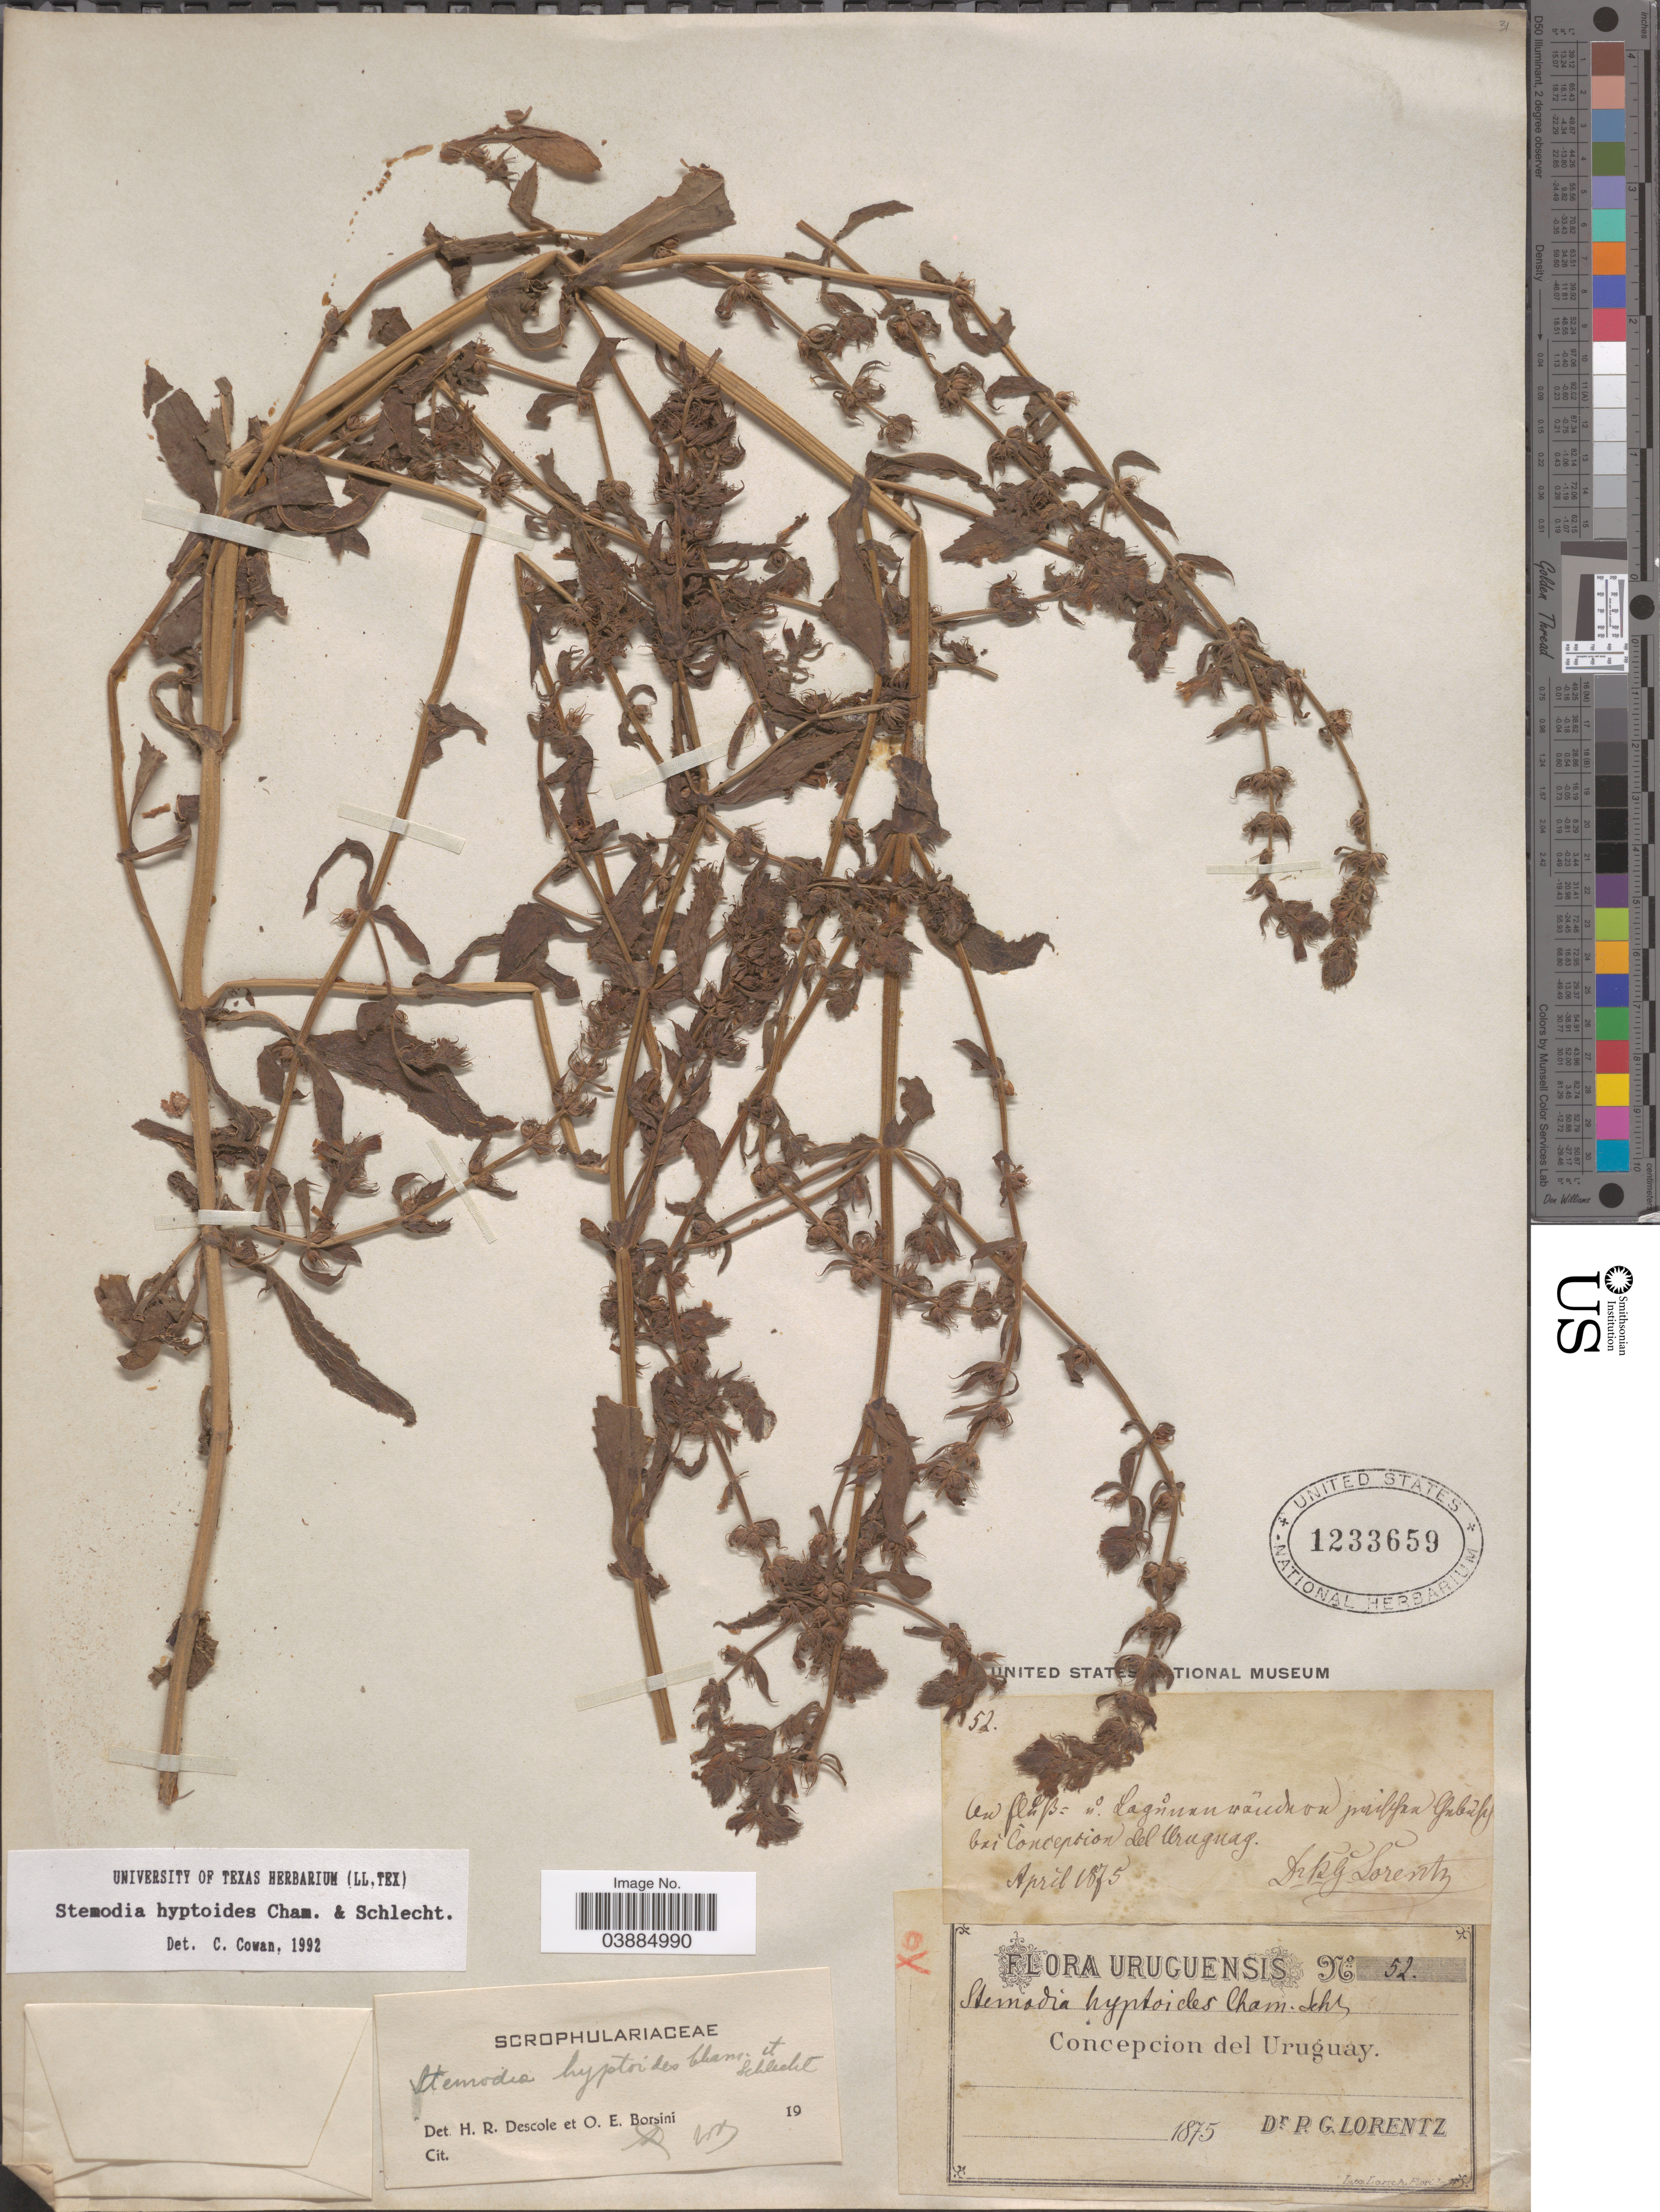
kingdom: Plantae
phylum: Tracheophyta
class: Magnoliopsida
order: Lamiales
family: Plantaginaceae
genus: Stemodia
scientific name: Stemodia hyptoides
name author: Cham. & Schltdl.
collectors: P. G. Lorentz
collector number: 52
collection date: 1875-04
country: Uruguay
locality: Concepcion del Uruguay.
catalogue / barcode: US 1233659